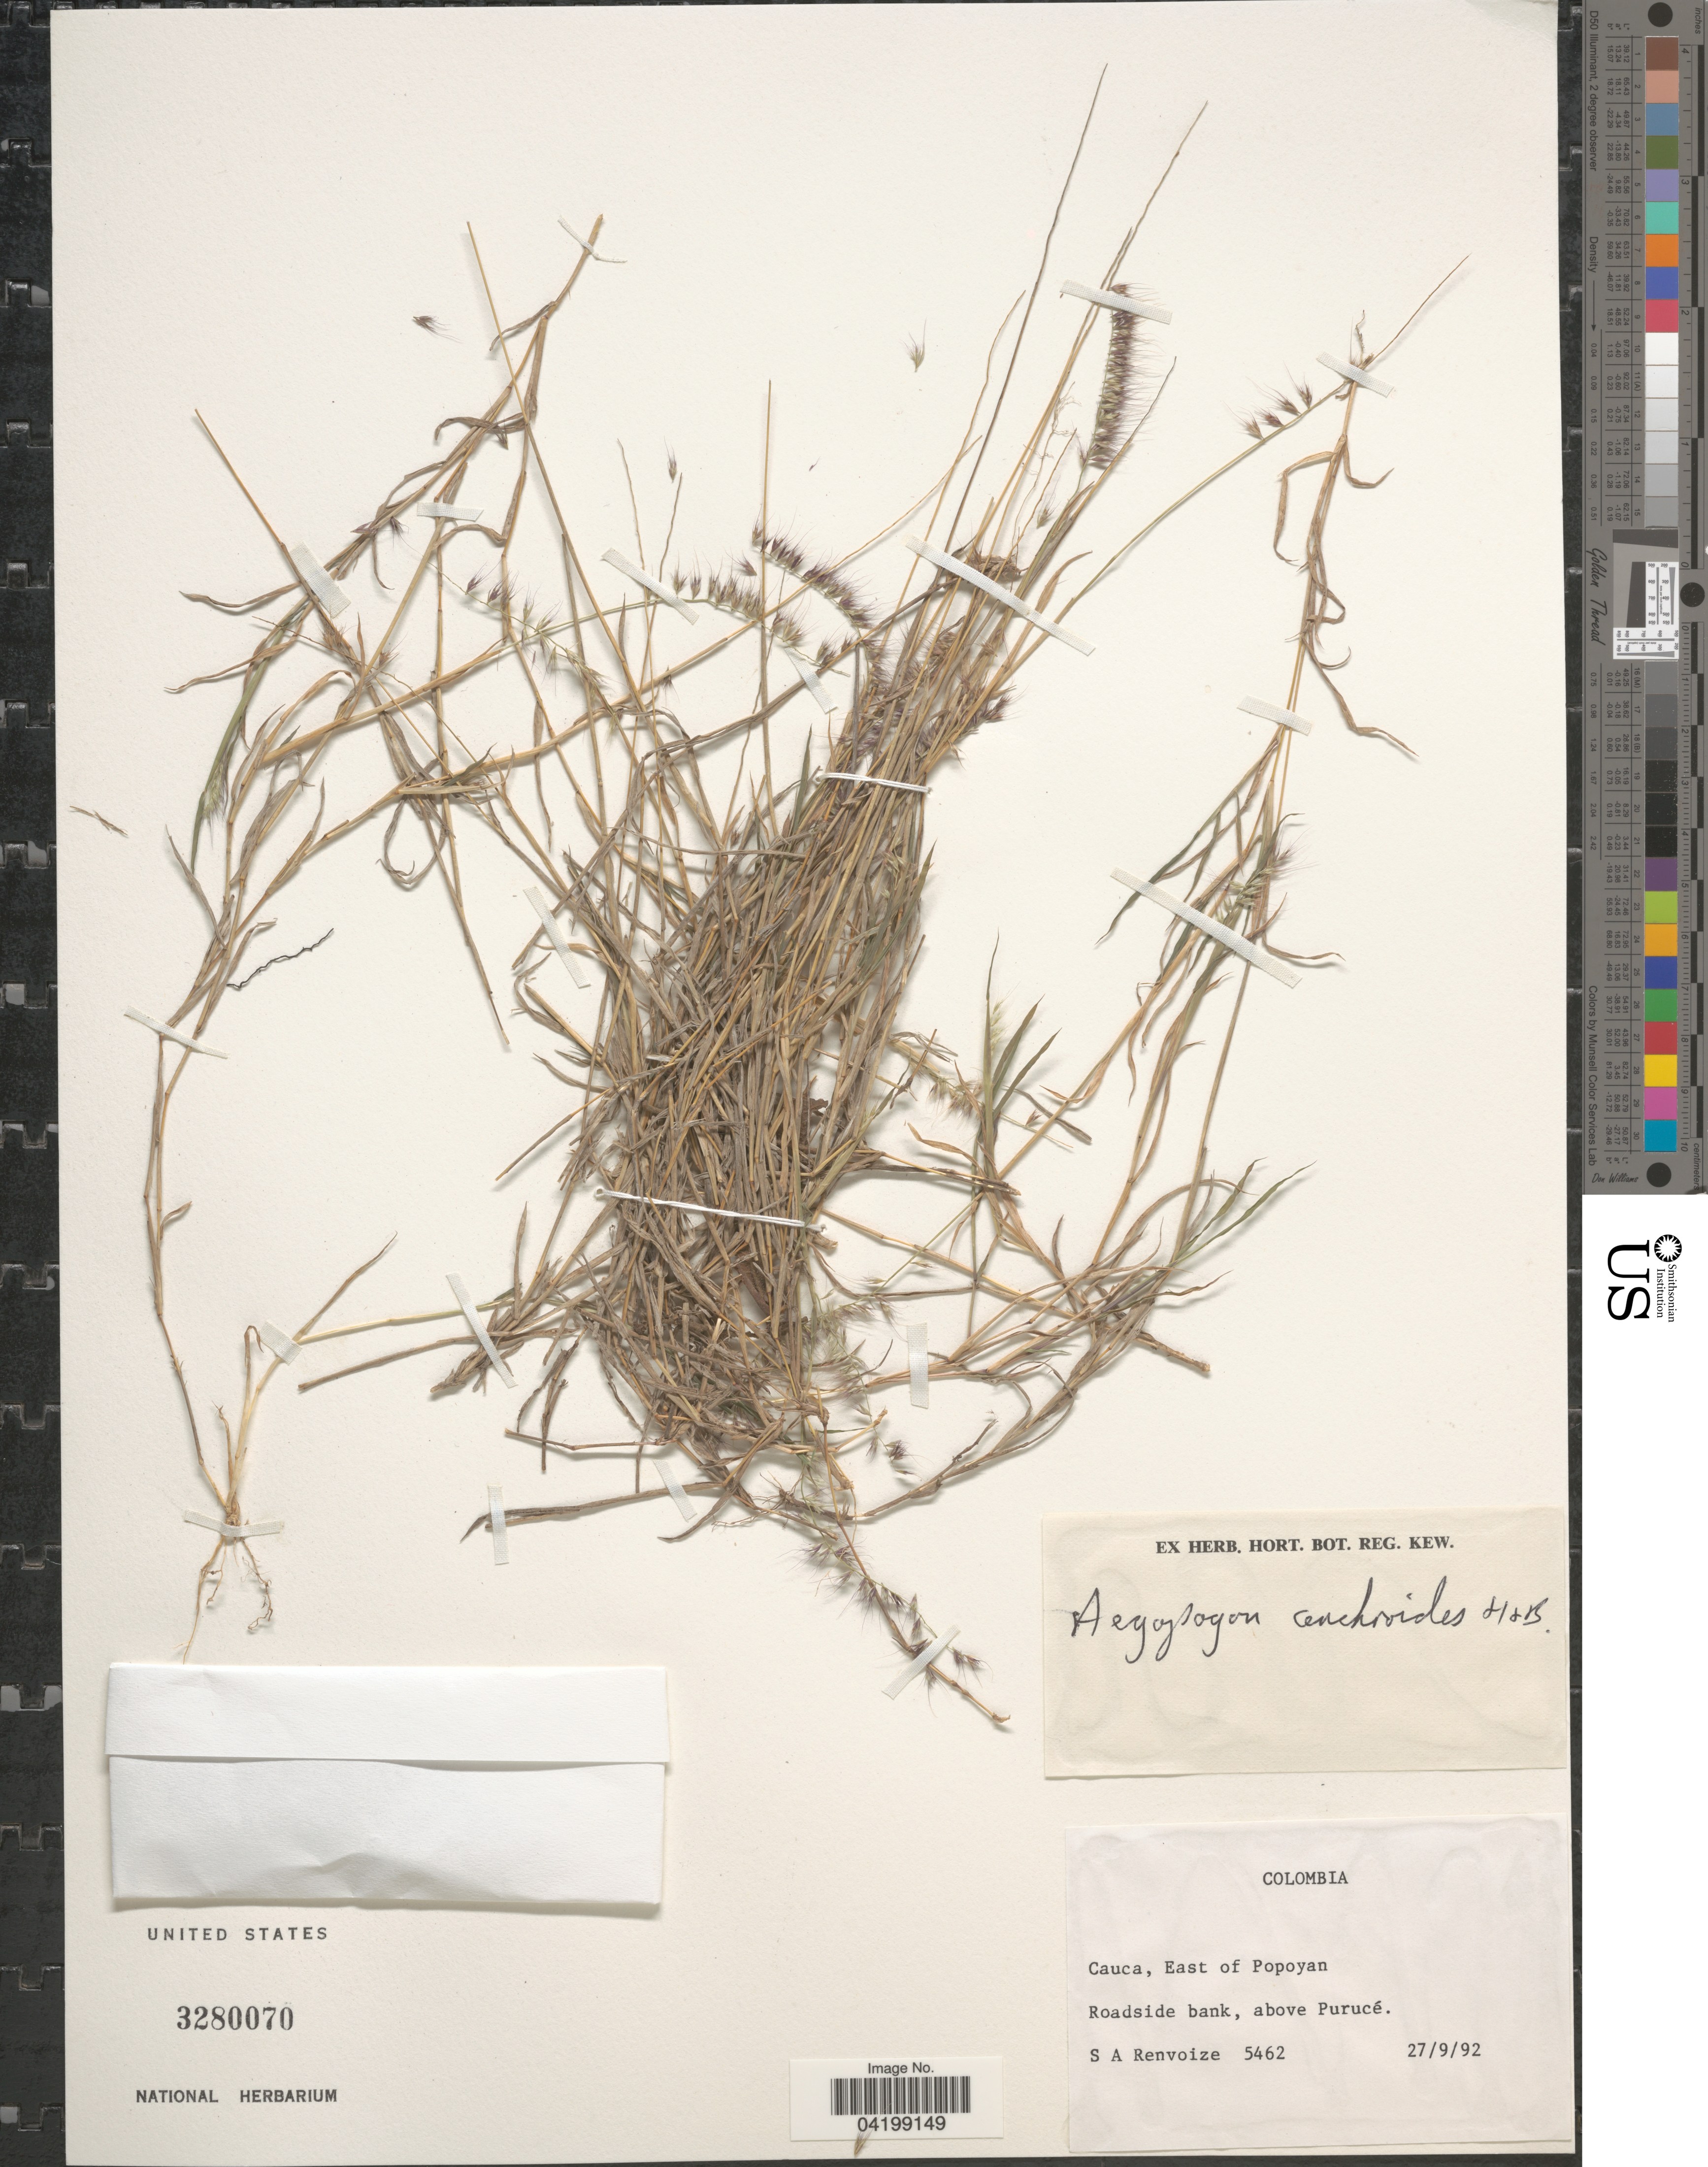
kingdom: Plantae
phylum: Tracheophyta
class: Liliopsida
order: Poales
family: Poaceae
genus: Muhlenbergia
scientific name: Muhlenbergia cenchroides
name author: (Humb. & Bonpl. ex Willd.) P.M. Peterson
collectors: S. A. Renvoize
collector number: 5462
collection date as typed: Transcribed d/m/y: 27/9/92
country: Colombia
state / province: Cauca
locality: East of Popayan. Roadside bank, above Purucé.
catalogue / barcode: US 3280070